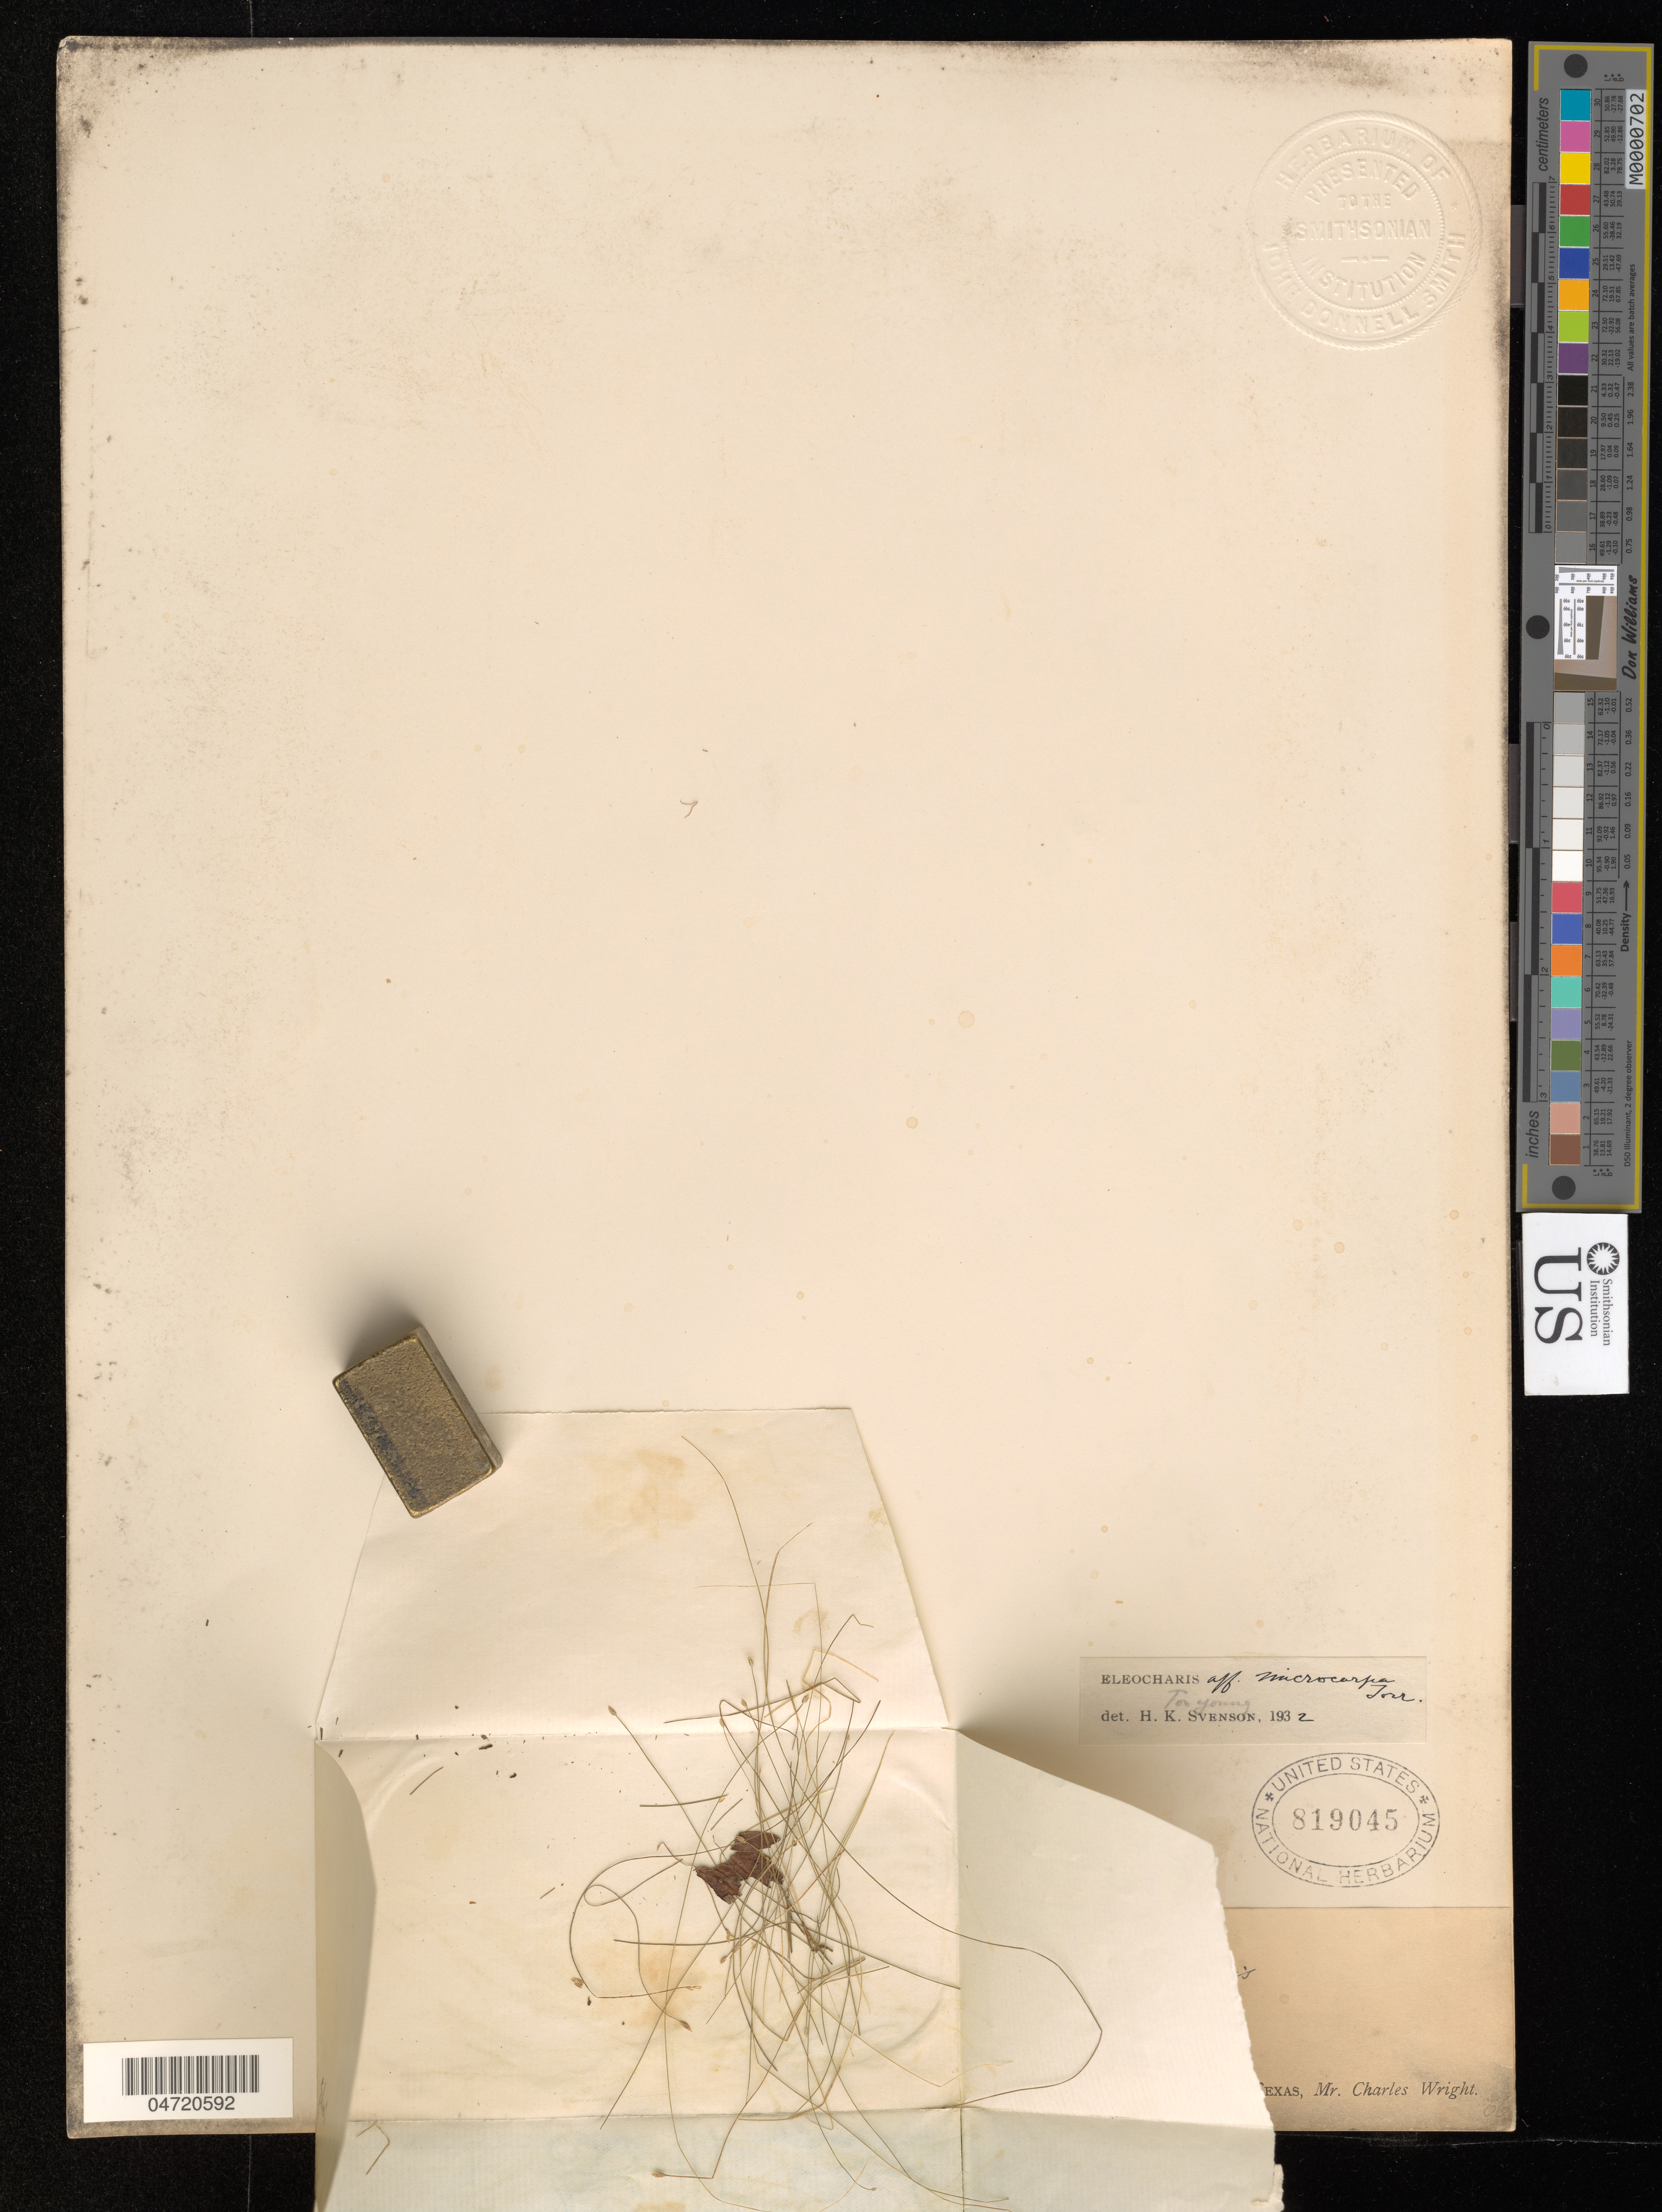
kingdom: Plantae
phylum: Tracheophyta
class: Liliopsida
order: Poales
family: Cyperaceae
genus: Eleocharis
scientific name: Eleocharis microcarpa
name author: Torr.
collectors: C. H. Wright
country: United States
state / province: Texas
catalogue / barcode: US 819045